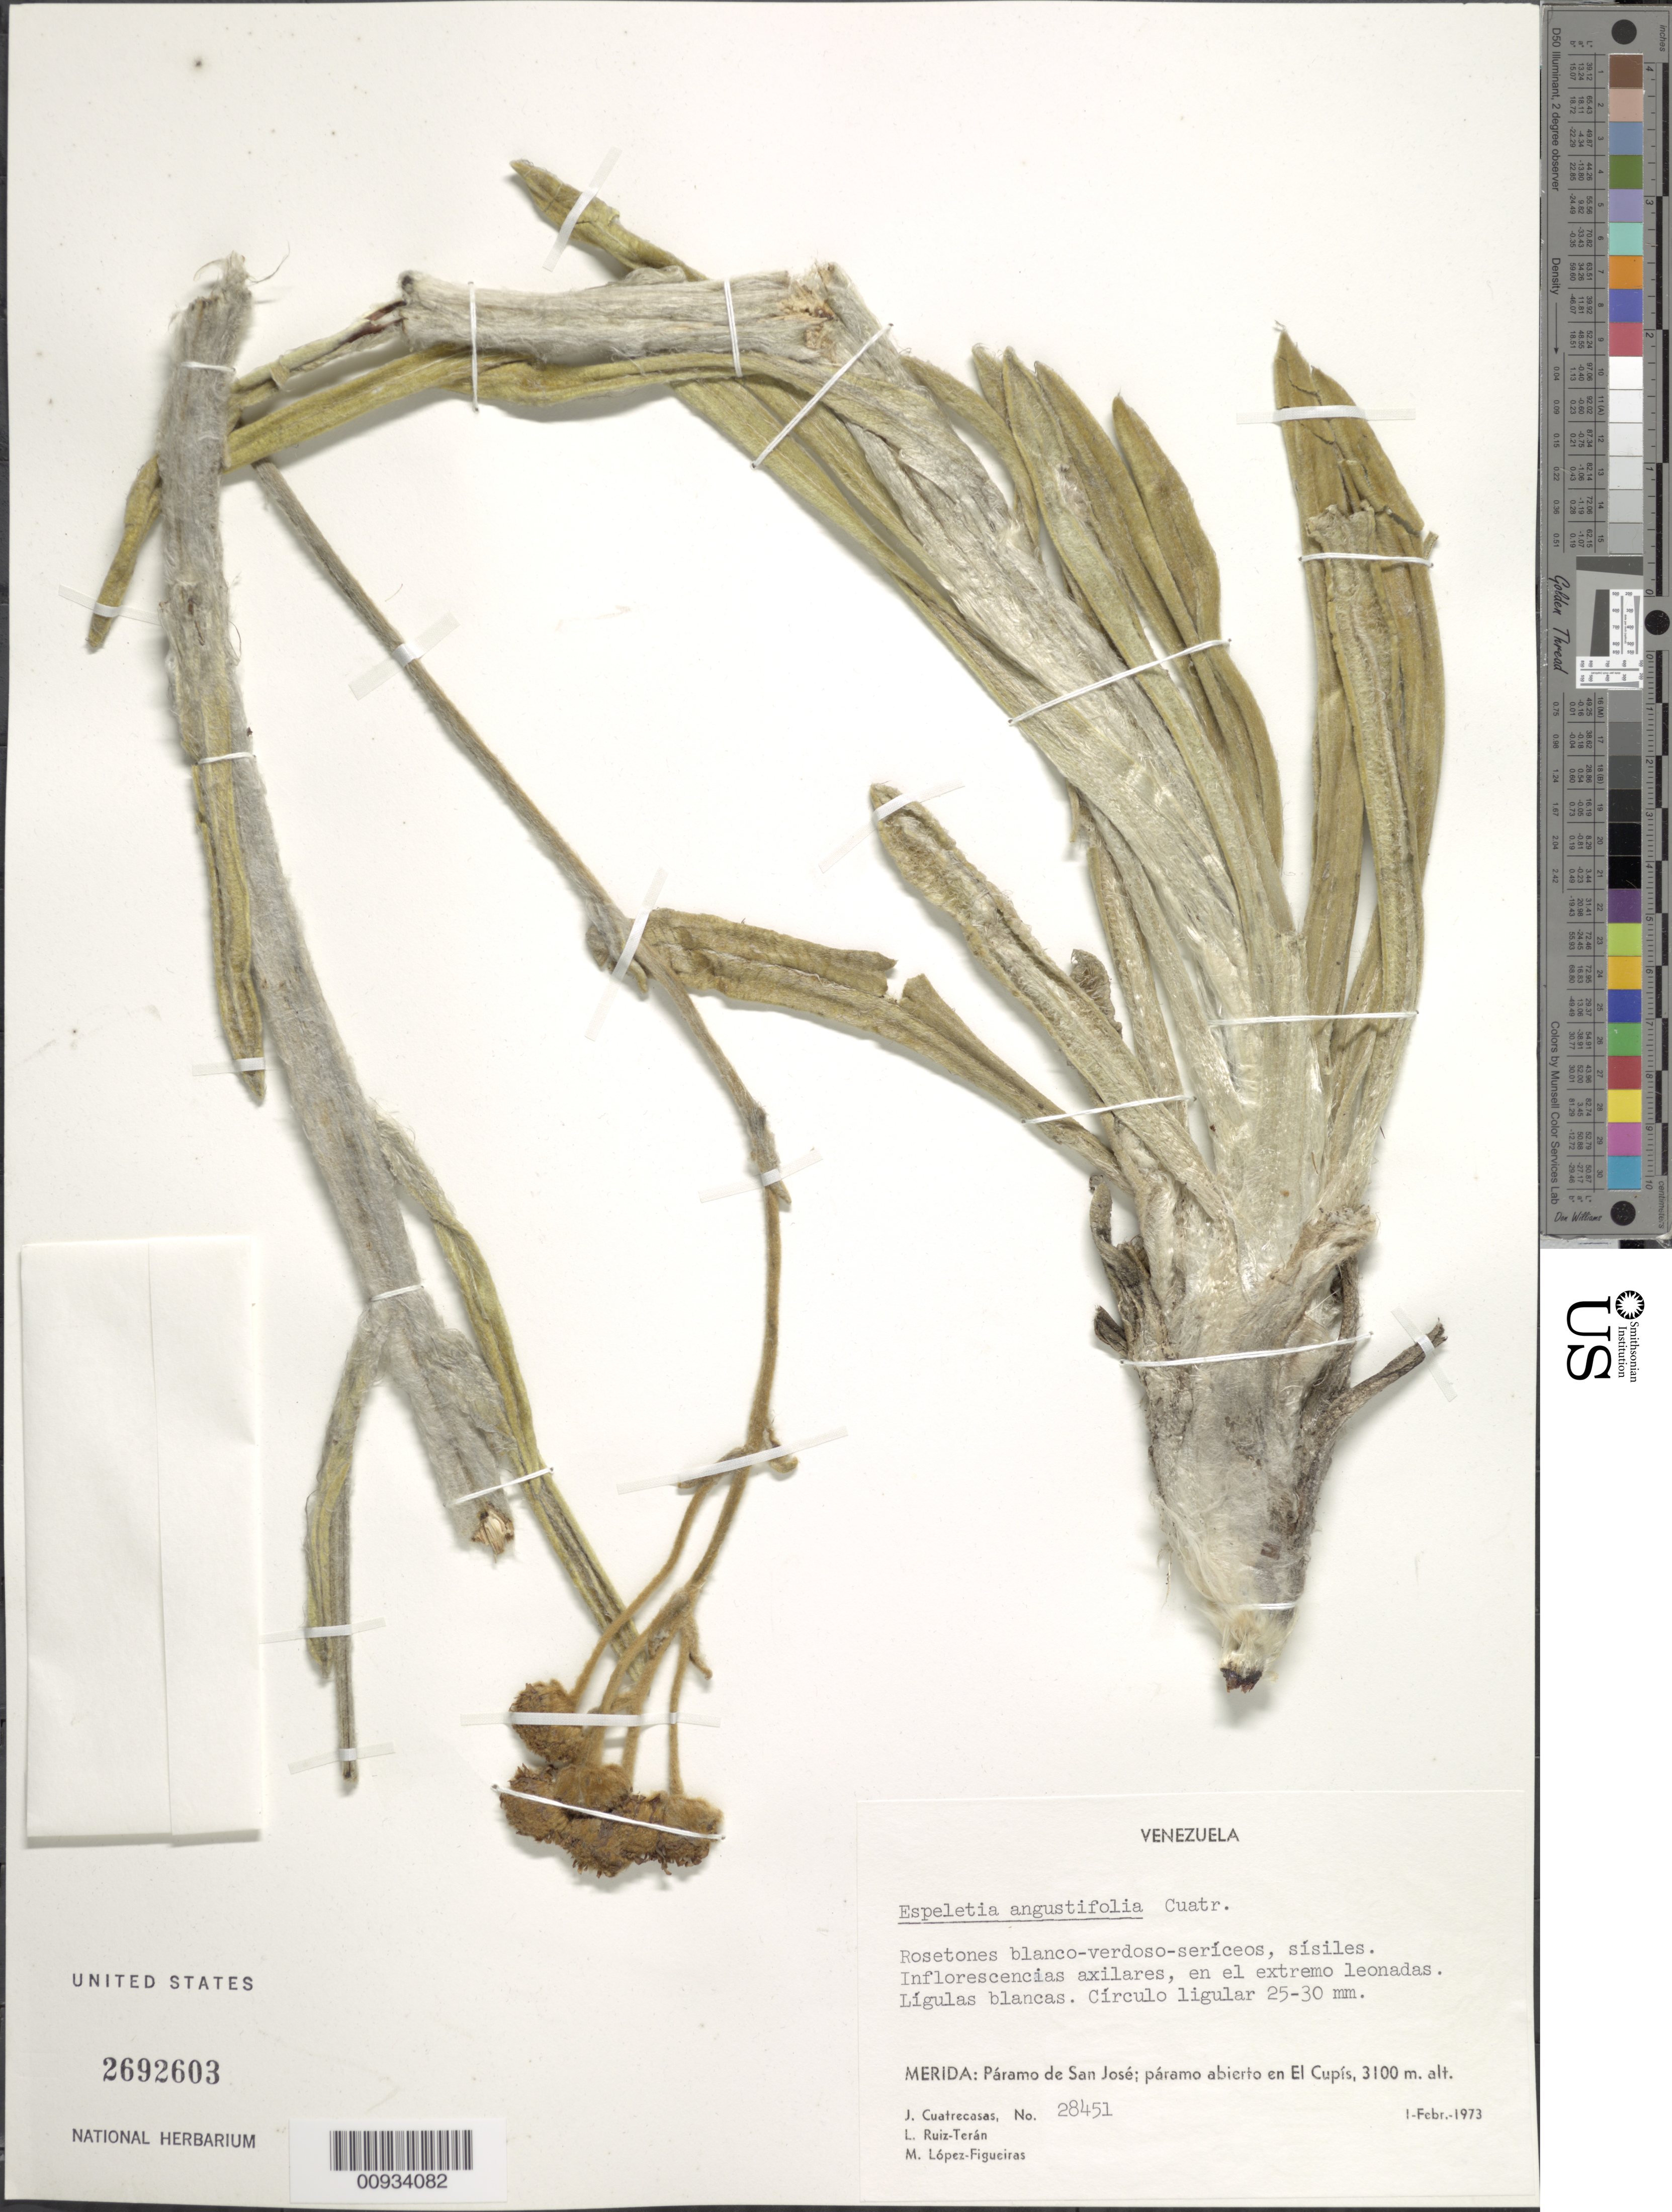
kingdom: Plantae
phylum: Tracheophyta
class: Magnoliopsida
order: Asterales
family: Asteraceae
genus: Espeletiopsis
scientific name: Espeletiopsis angustifolia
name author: (Cuatrec.) Cuatrec.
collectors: J. Cuatrecasas, L. E. Ruíz-Terán & M. López Figueiras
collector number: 28451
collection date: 1973-02-01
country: Venezuela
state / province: Mérida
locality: Paramo de San Jose, paramo abierto en El Cupis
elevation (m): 3100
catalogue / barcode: US 2692603